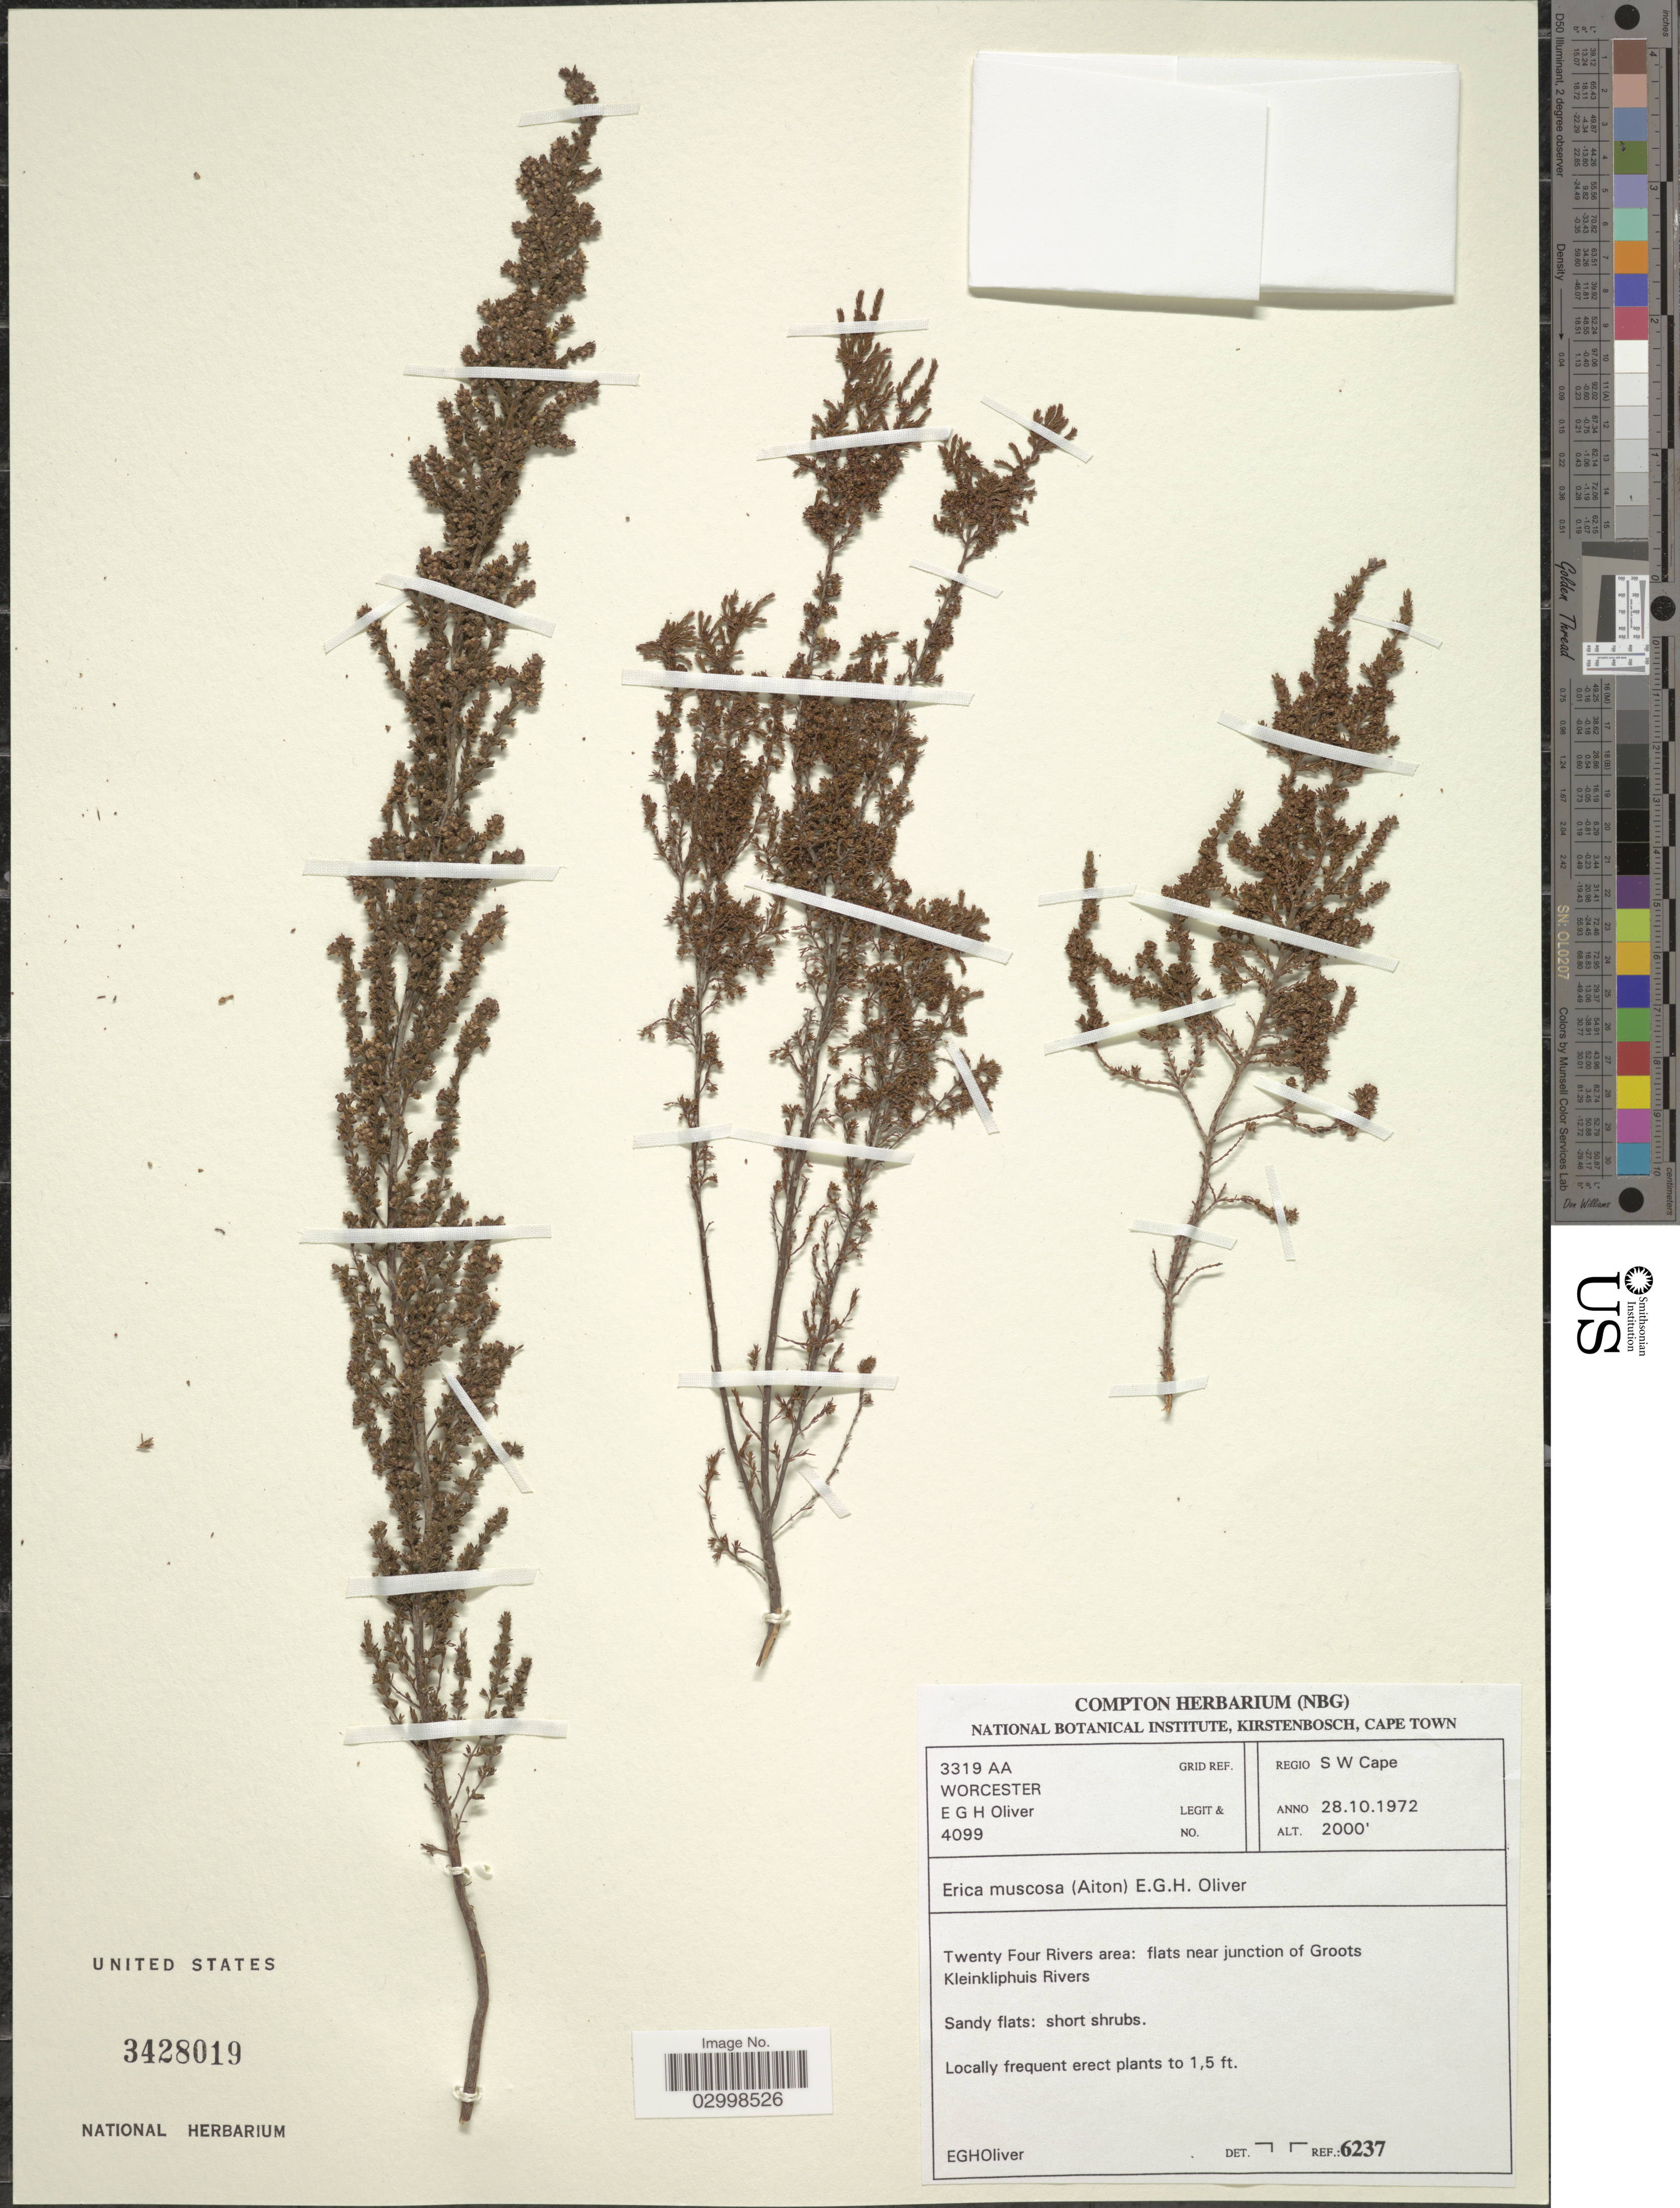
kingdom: Plantae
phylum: Tracheophyta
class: Magnoliopsida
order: Ericales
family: Ericaceae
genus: Erica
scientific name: Erica muscosa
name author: (Aiton) E.G.H. Oliv.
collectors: E. G. H. Oliver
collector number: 4099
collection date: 1972-10-28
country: South Africa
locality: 3319 AA Grid Ref. Worcester, Regio S W. Cape, Twenty Four Rivers area: flats near junction of Groots, Kleinkliphuis Rivers.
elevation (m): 610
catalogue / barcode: US 3428019